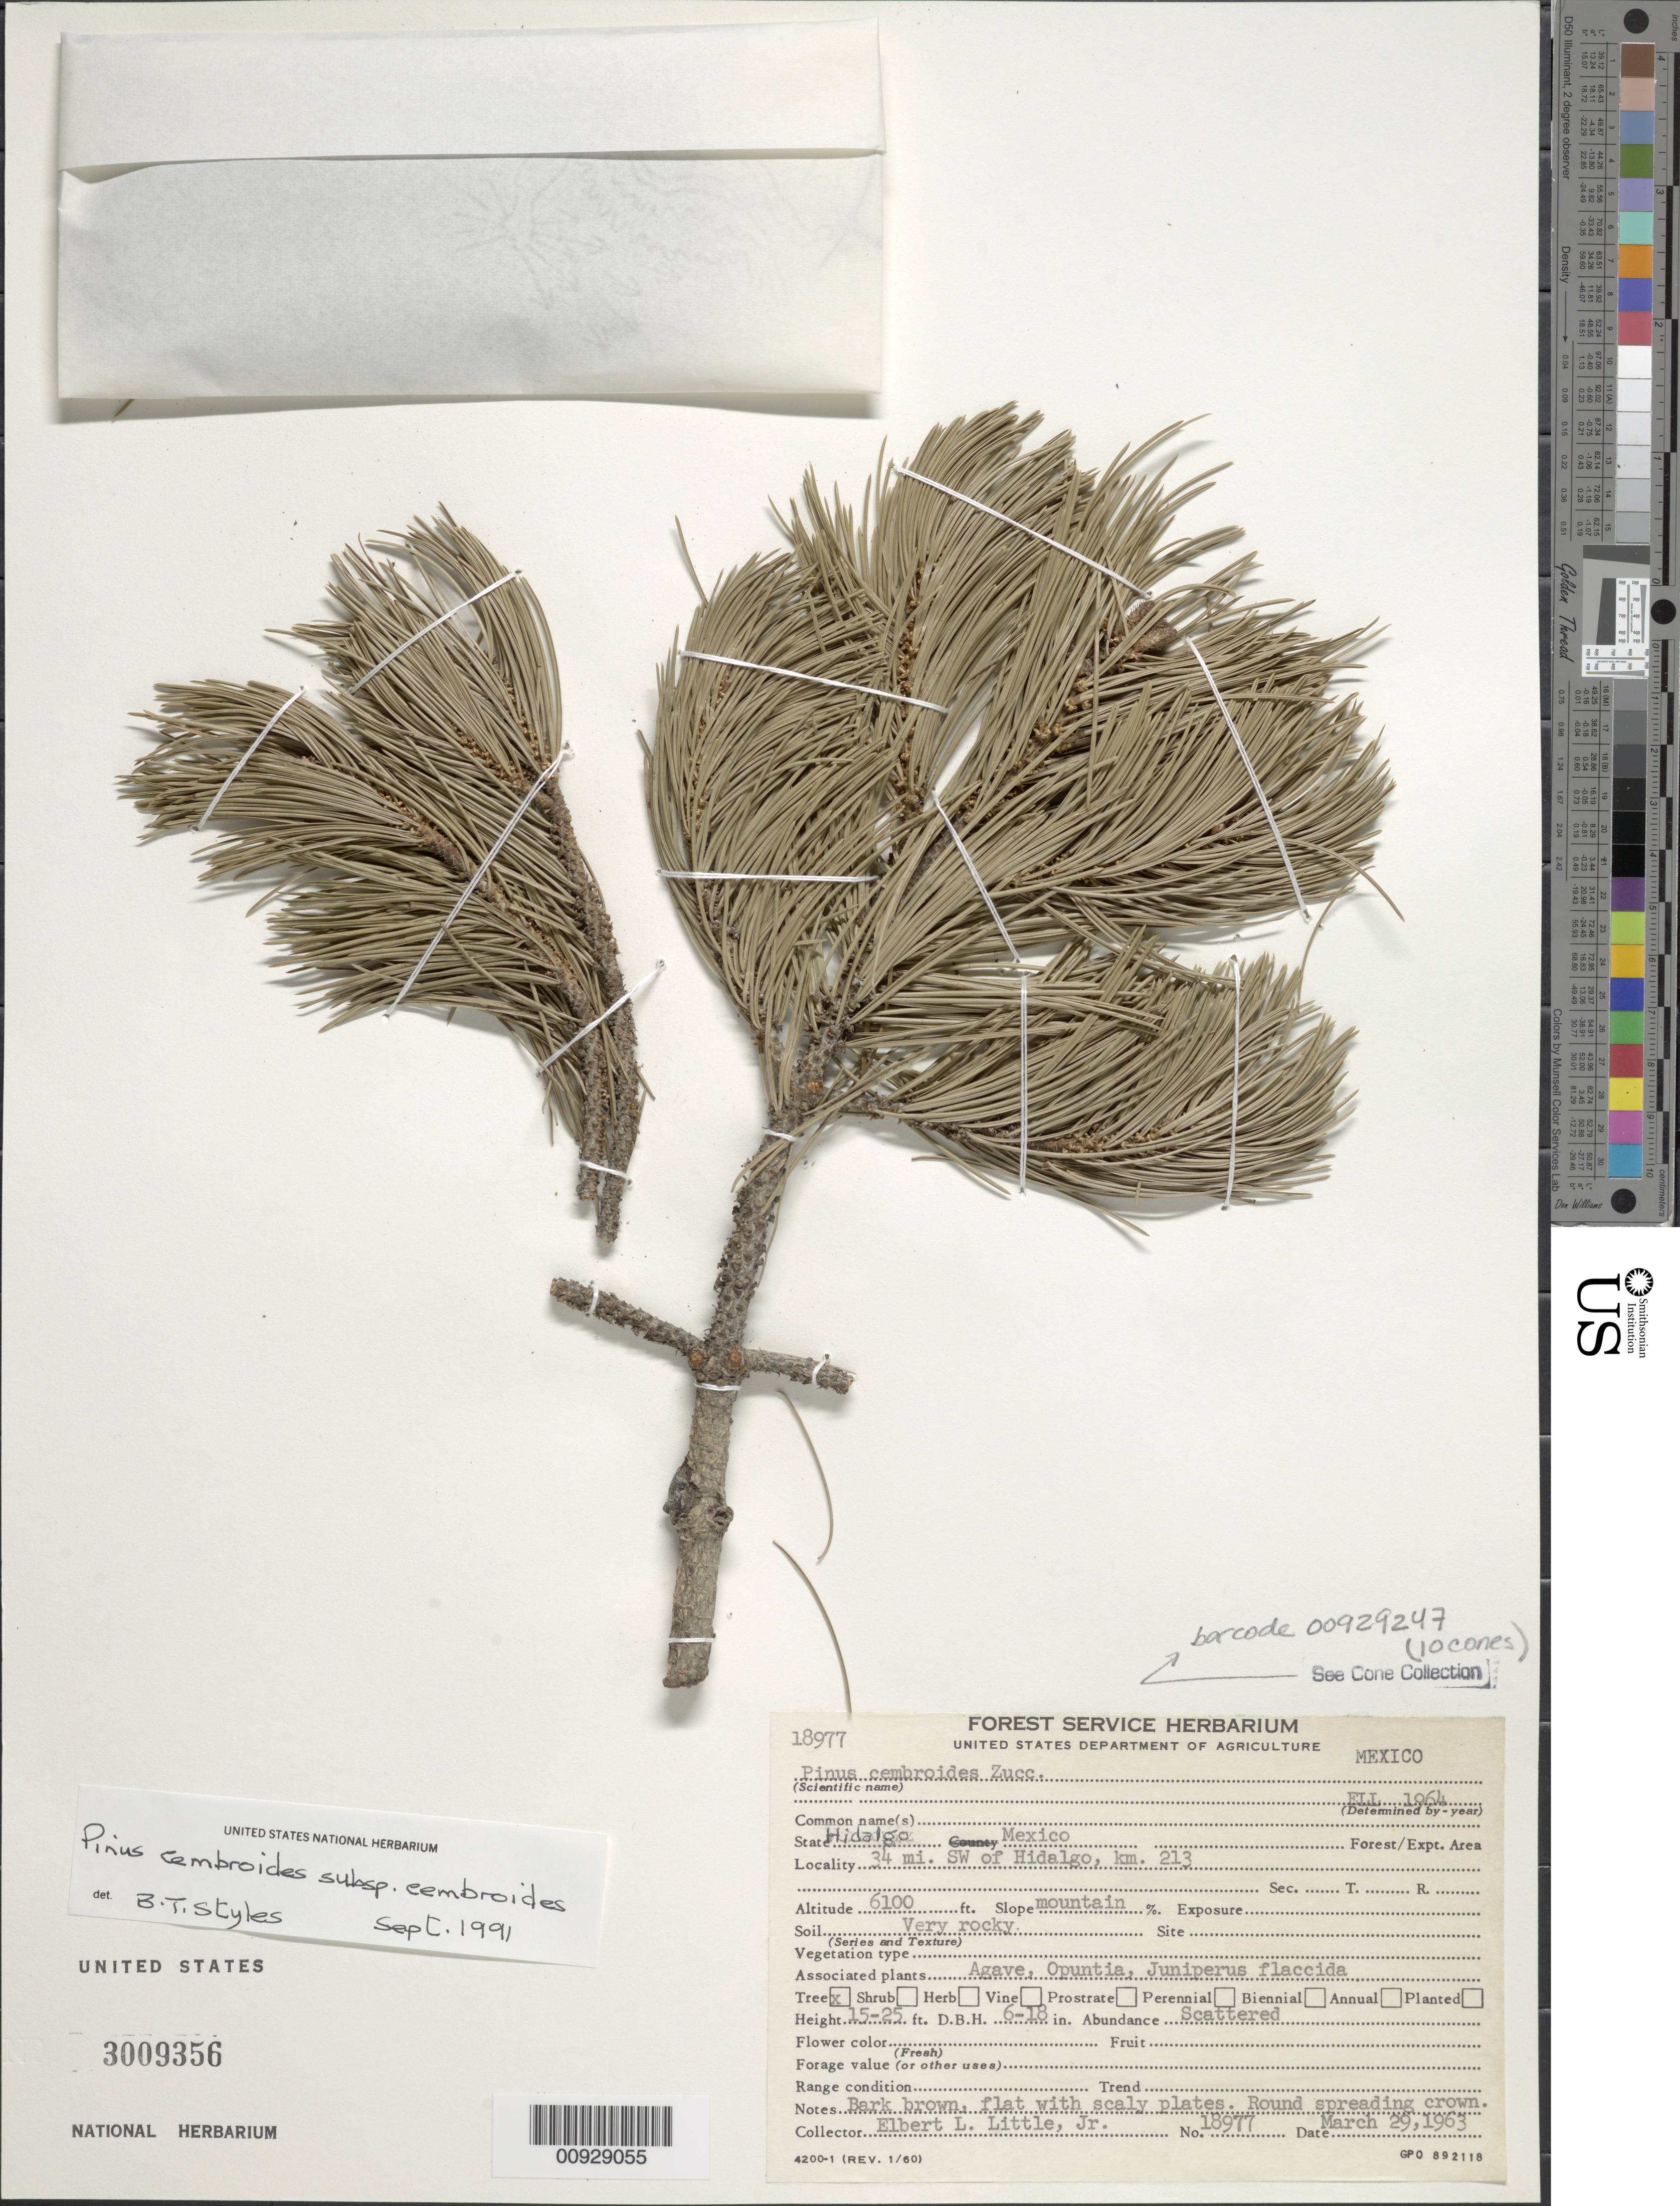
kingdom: Plantae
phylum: Tracheophyta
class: Pinopsida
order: Pinales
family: Pinaceae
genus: Pinus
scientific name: Pinus cembroides subsp. cembroides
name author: Zucc.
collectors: E. L. Little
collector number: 18977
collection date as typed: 29 Mar 1963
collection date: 1963-03-29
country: Mexico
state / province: Hidalgo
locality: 34 mi. SW of Hidalgo, km. 213.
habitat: Slope mountain. Soil very rocky. Associated plants Agave, Opuntia, Juniperus flaccida.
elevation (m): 1859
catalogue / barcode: US 3009356